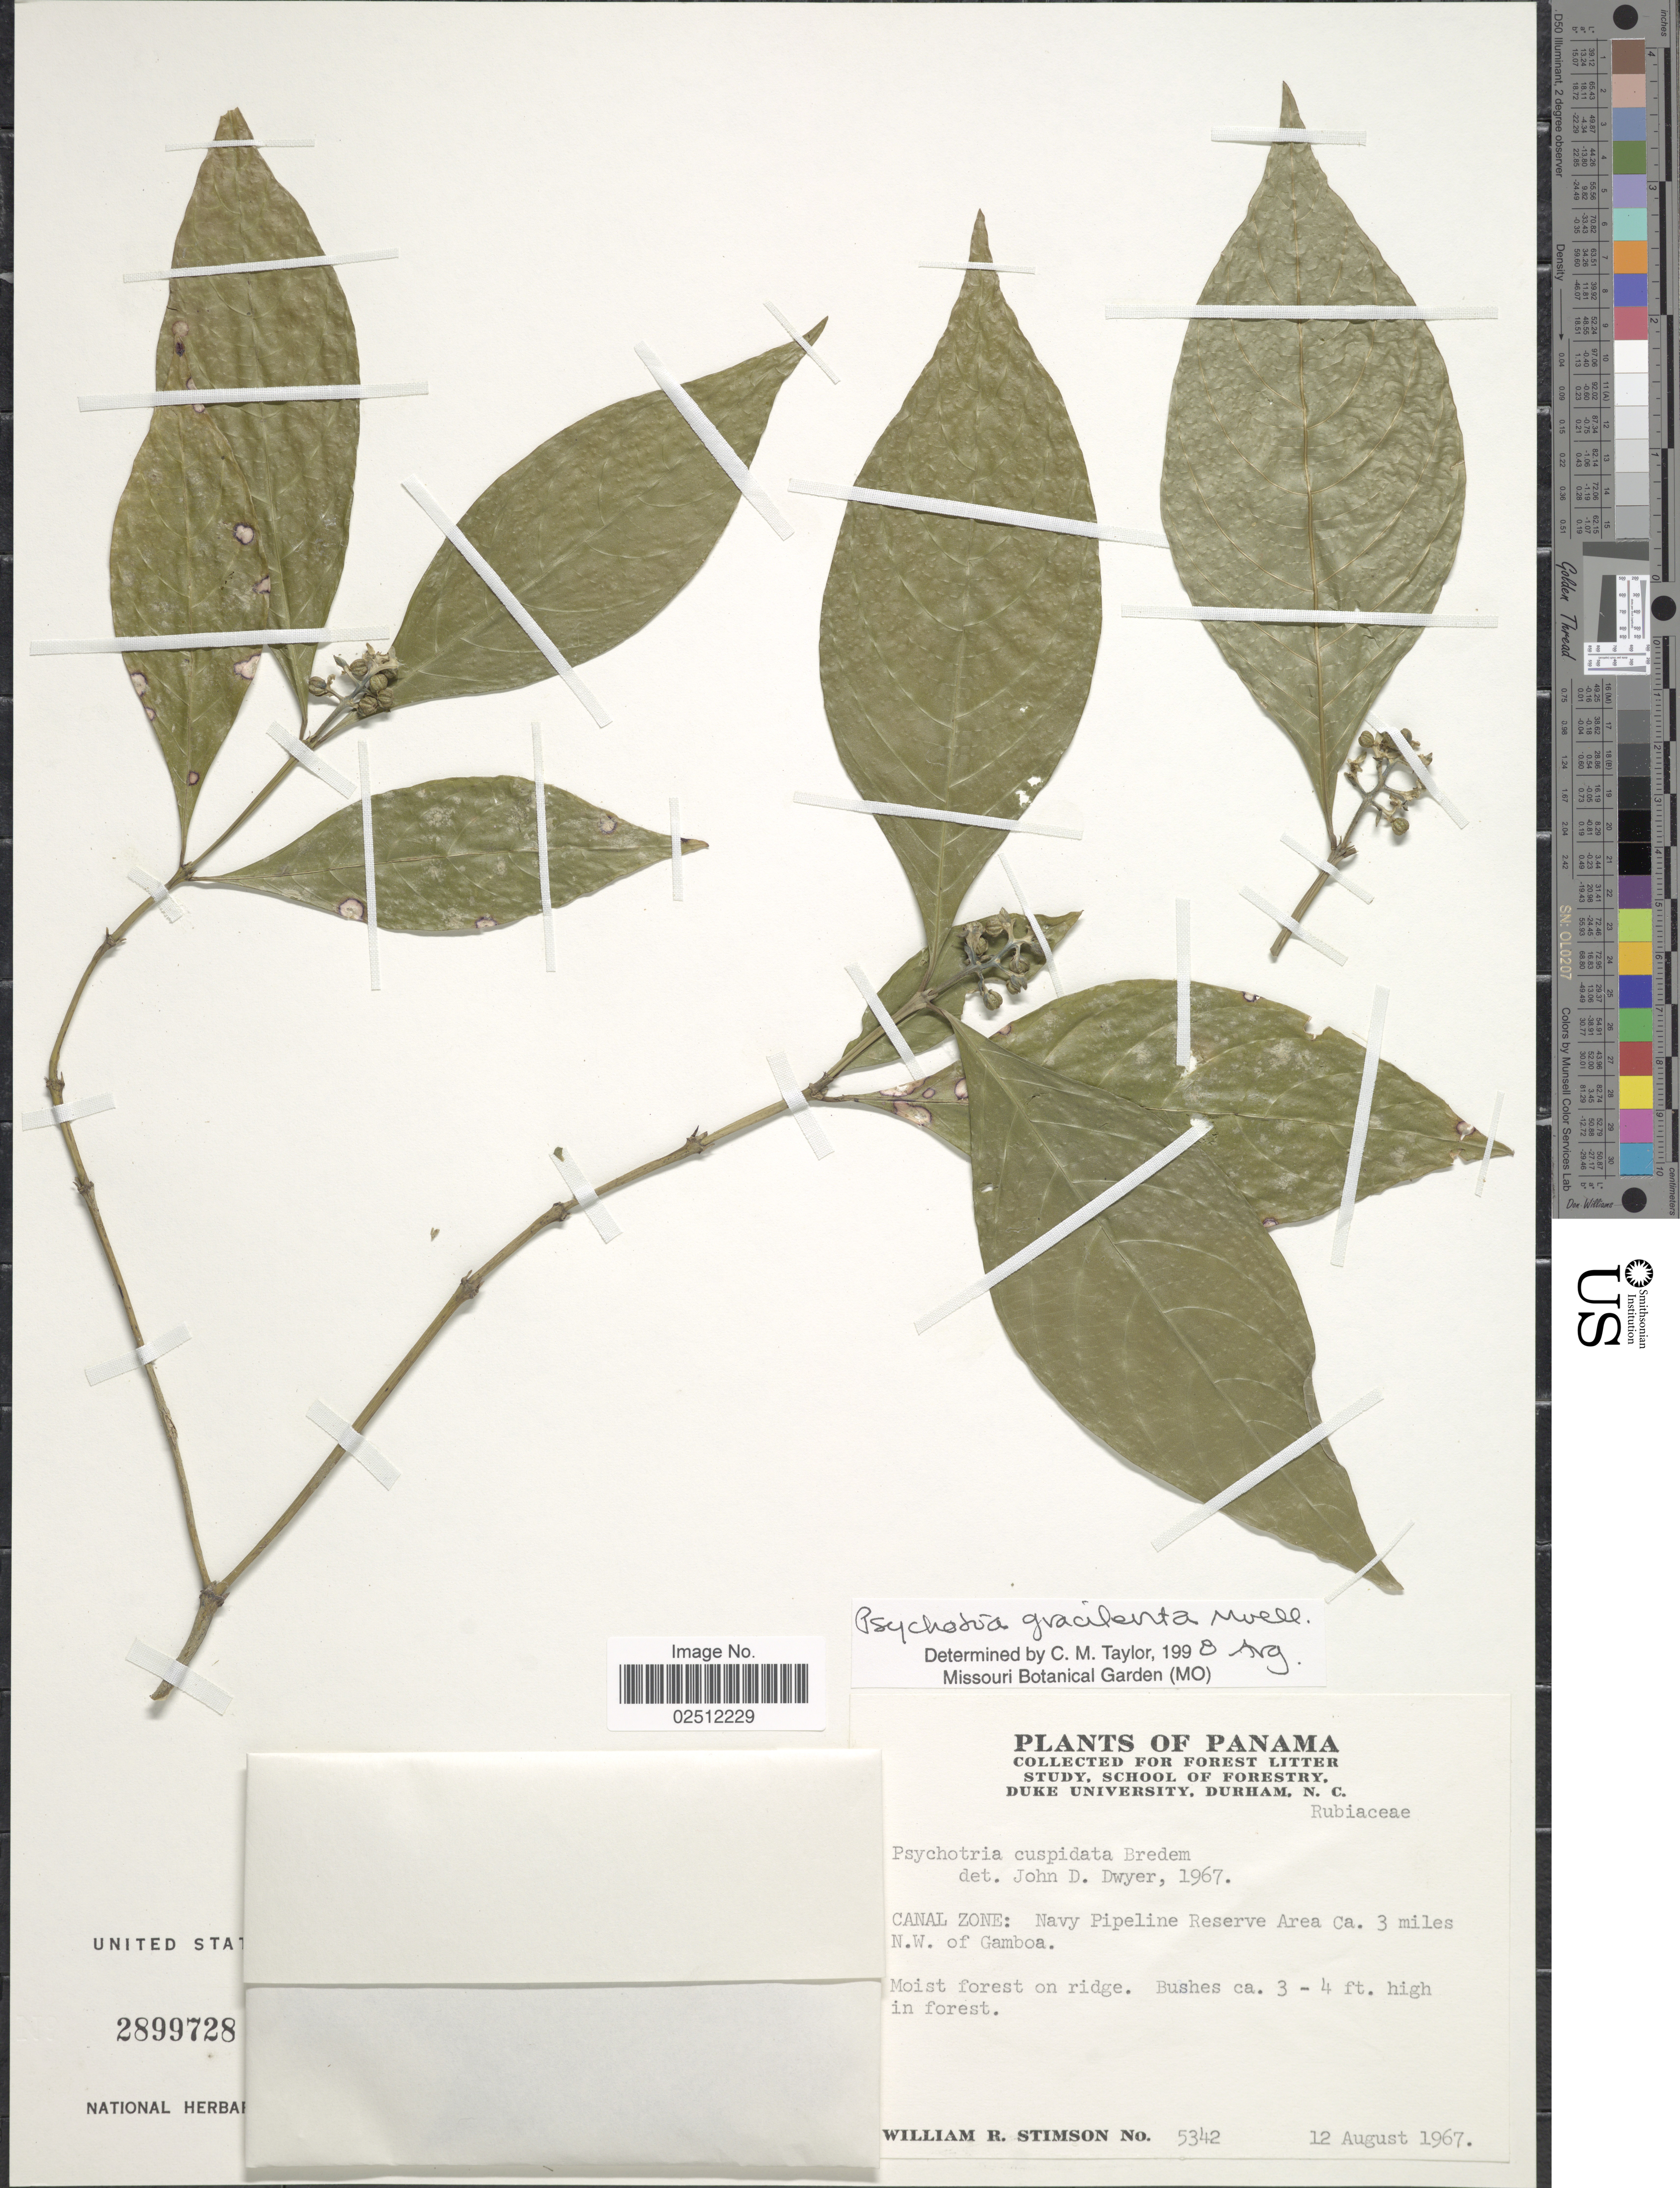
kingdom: Plantae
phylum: Tracheophyta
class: Magnoliopsida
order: Gentianales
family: Rubiaceae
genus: Psychotria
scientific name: Psychotria gracilenta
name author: Müll. Arg.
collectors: W. R. Stimson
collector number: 5342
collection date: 1967-08-12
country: Panama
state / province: Colón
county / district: Canal Zone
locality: Canal Zone: Navy Pipeline Reserve Area Ca. 3 miles N.W. of Gamboa. Moist forest on ridge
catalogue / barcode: US 2899728